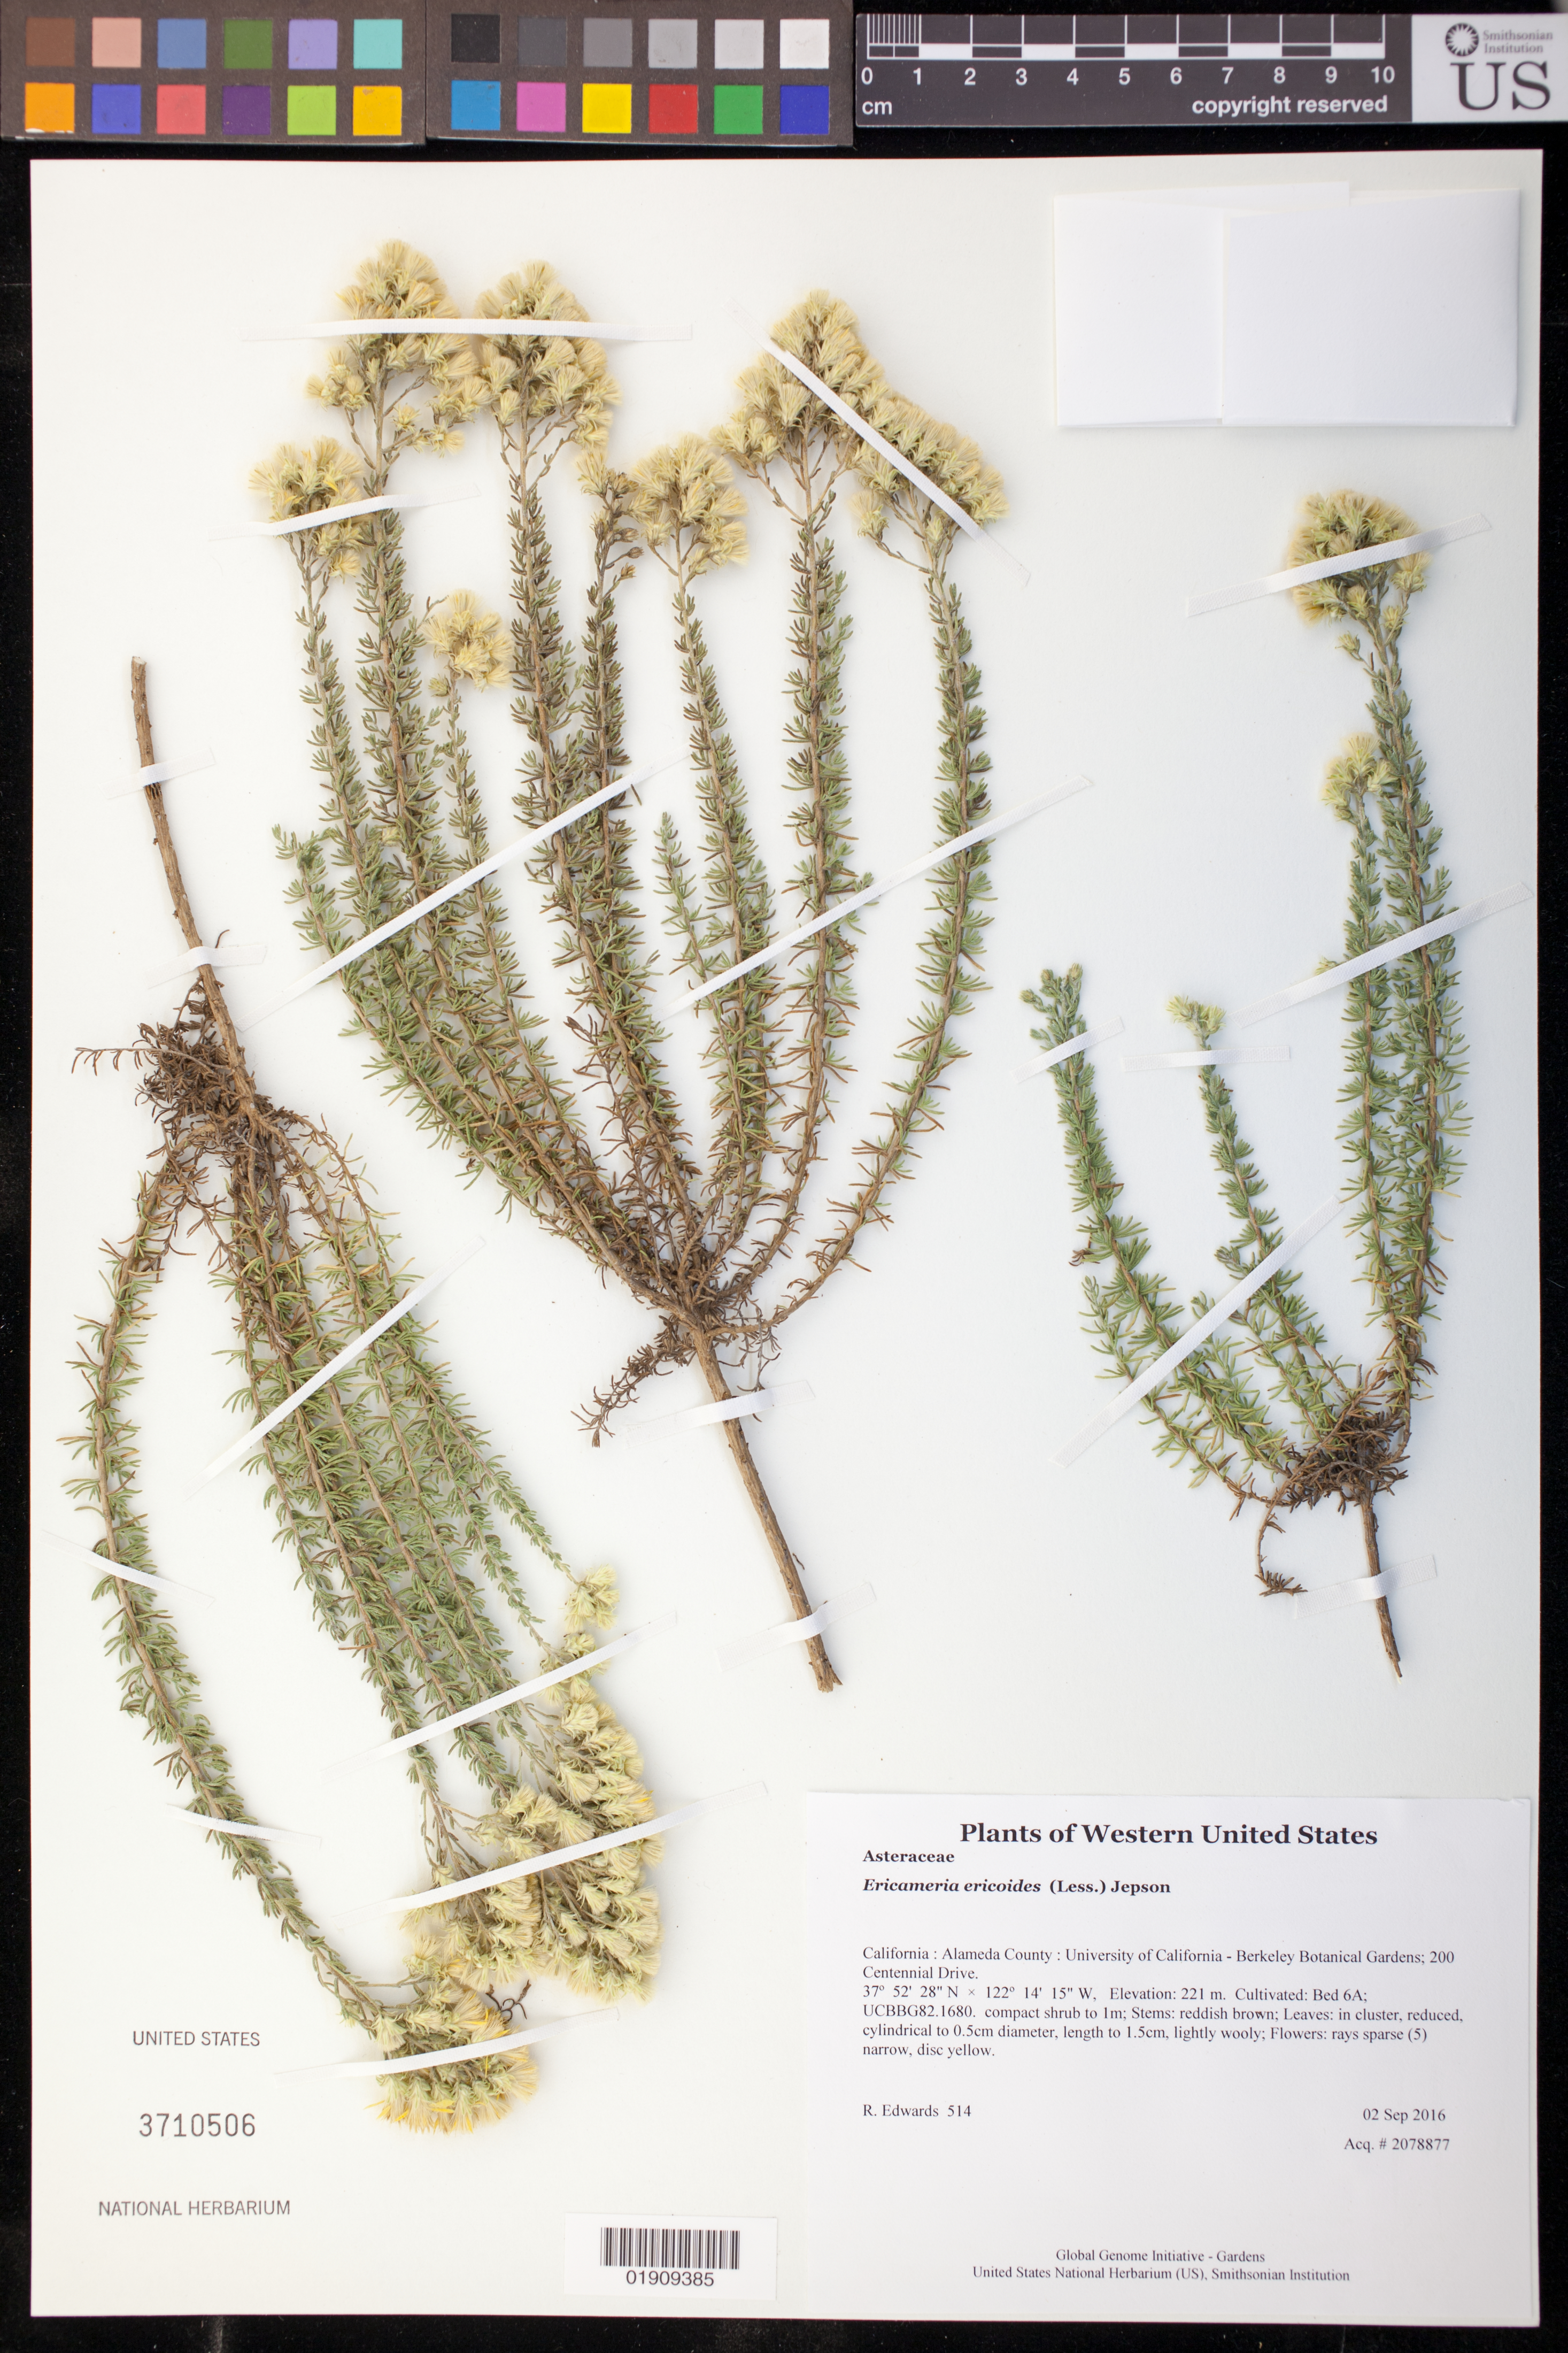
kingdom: Plantae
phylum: Tracheophyta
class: Magnoliopsida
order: Asterales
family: Asteraceae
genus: Ericameria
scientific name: Ericameria ericoides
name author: (Less.) Nutt. ex Jeps.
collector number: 514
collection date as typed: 2 September 2016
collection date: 2016-09-02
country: United States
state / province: California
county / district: Alameda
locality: University of California - Berkeley Botanical Gardens; 200 Centennial Drive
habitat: Cultivated: Bed 6A; UCBBG82.1680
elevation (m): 221.2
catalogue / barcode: US 3710506